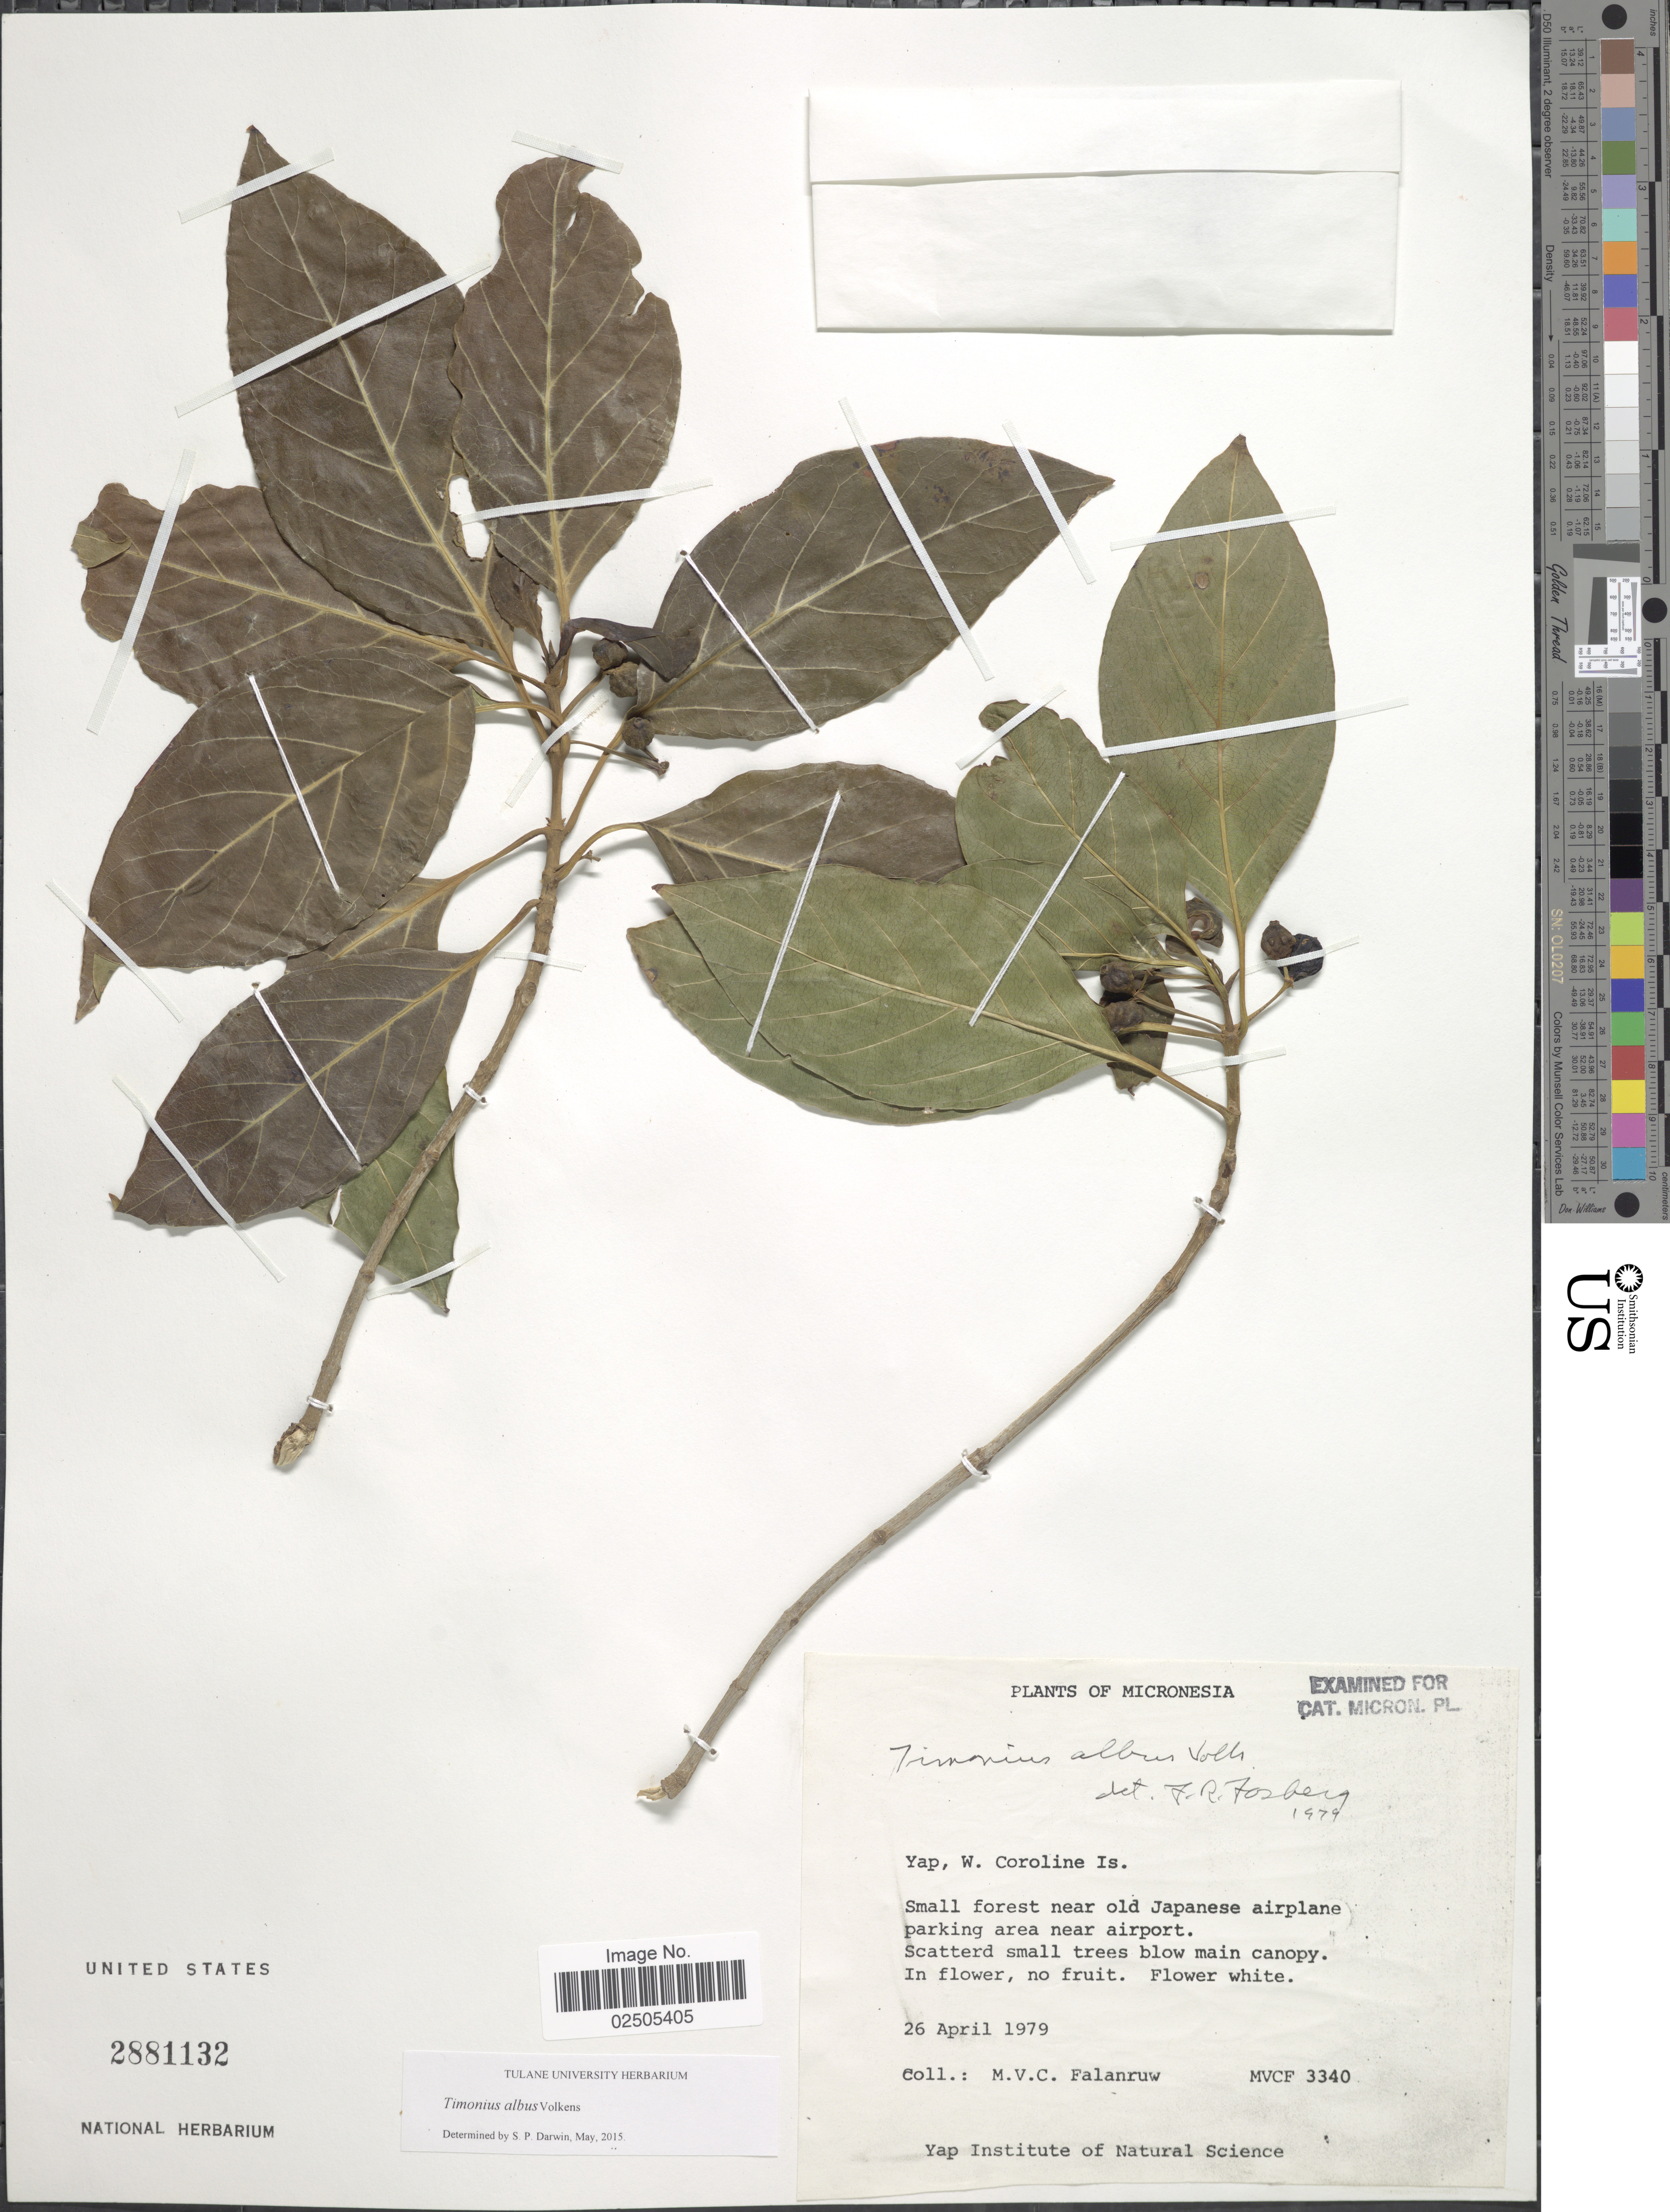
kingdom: Plantae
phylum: Tracheophyta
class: Magnoliopsida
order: Gentianales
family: Rubiaceae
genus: Timonius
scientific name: Timonius albus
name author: Volkens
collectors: M. V. Falanruw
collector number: MVCF3340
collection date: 1979-04-26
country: Micronesia, Federated States of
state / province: Yap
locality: W. Caroline Is. Small forest near old Japanese airplane parking area N.W. of airport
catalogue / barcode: US 2881132